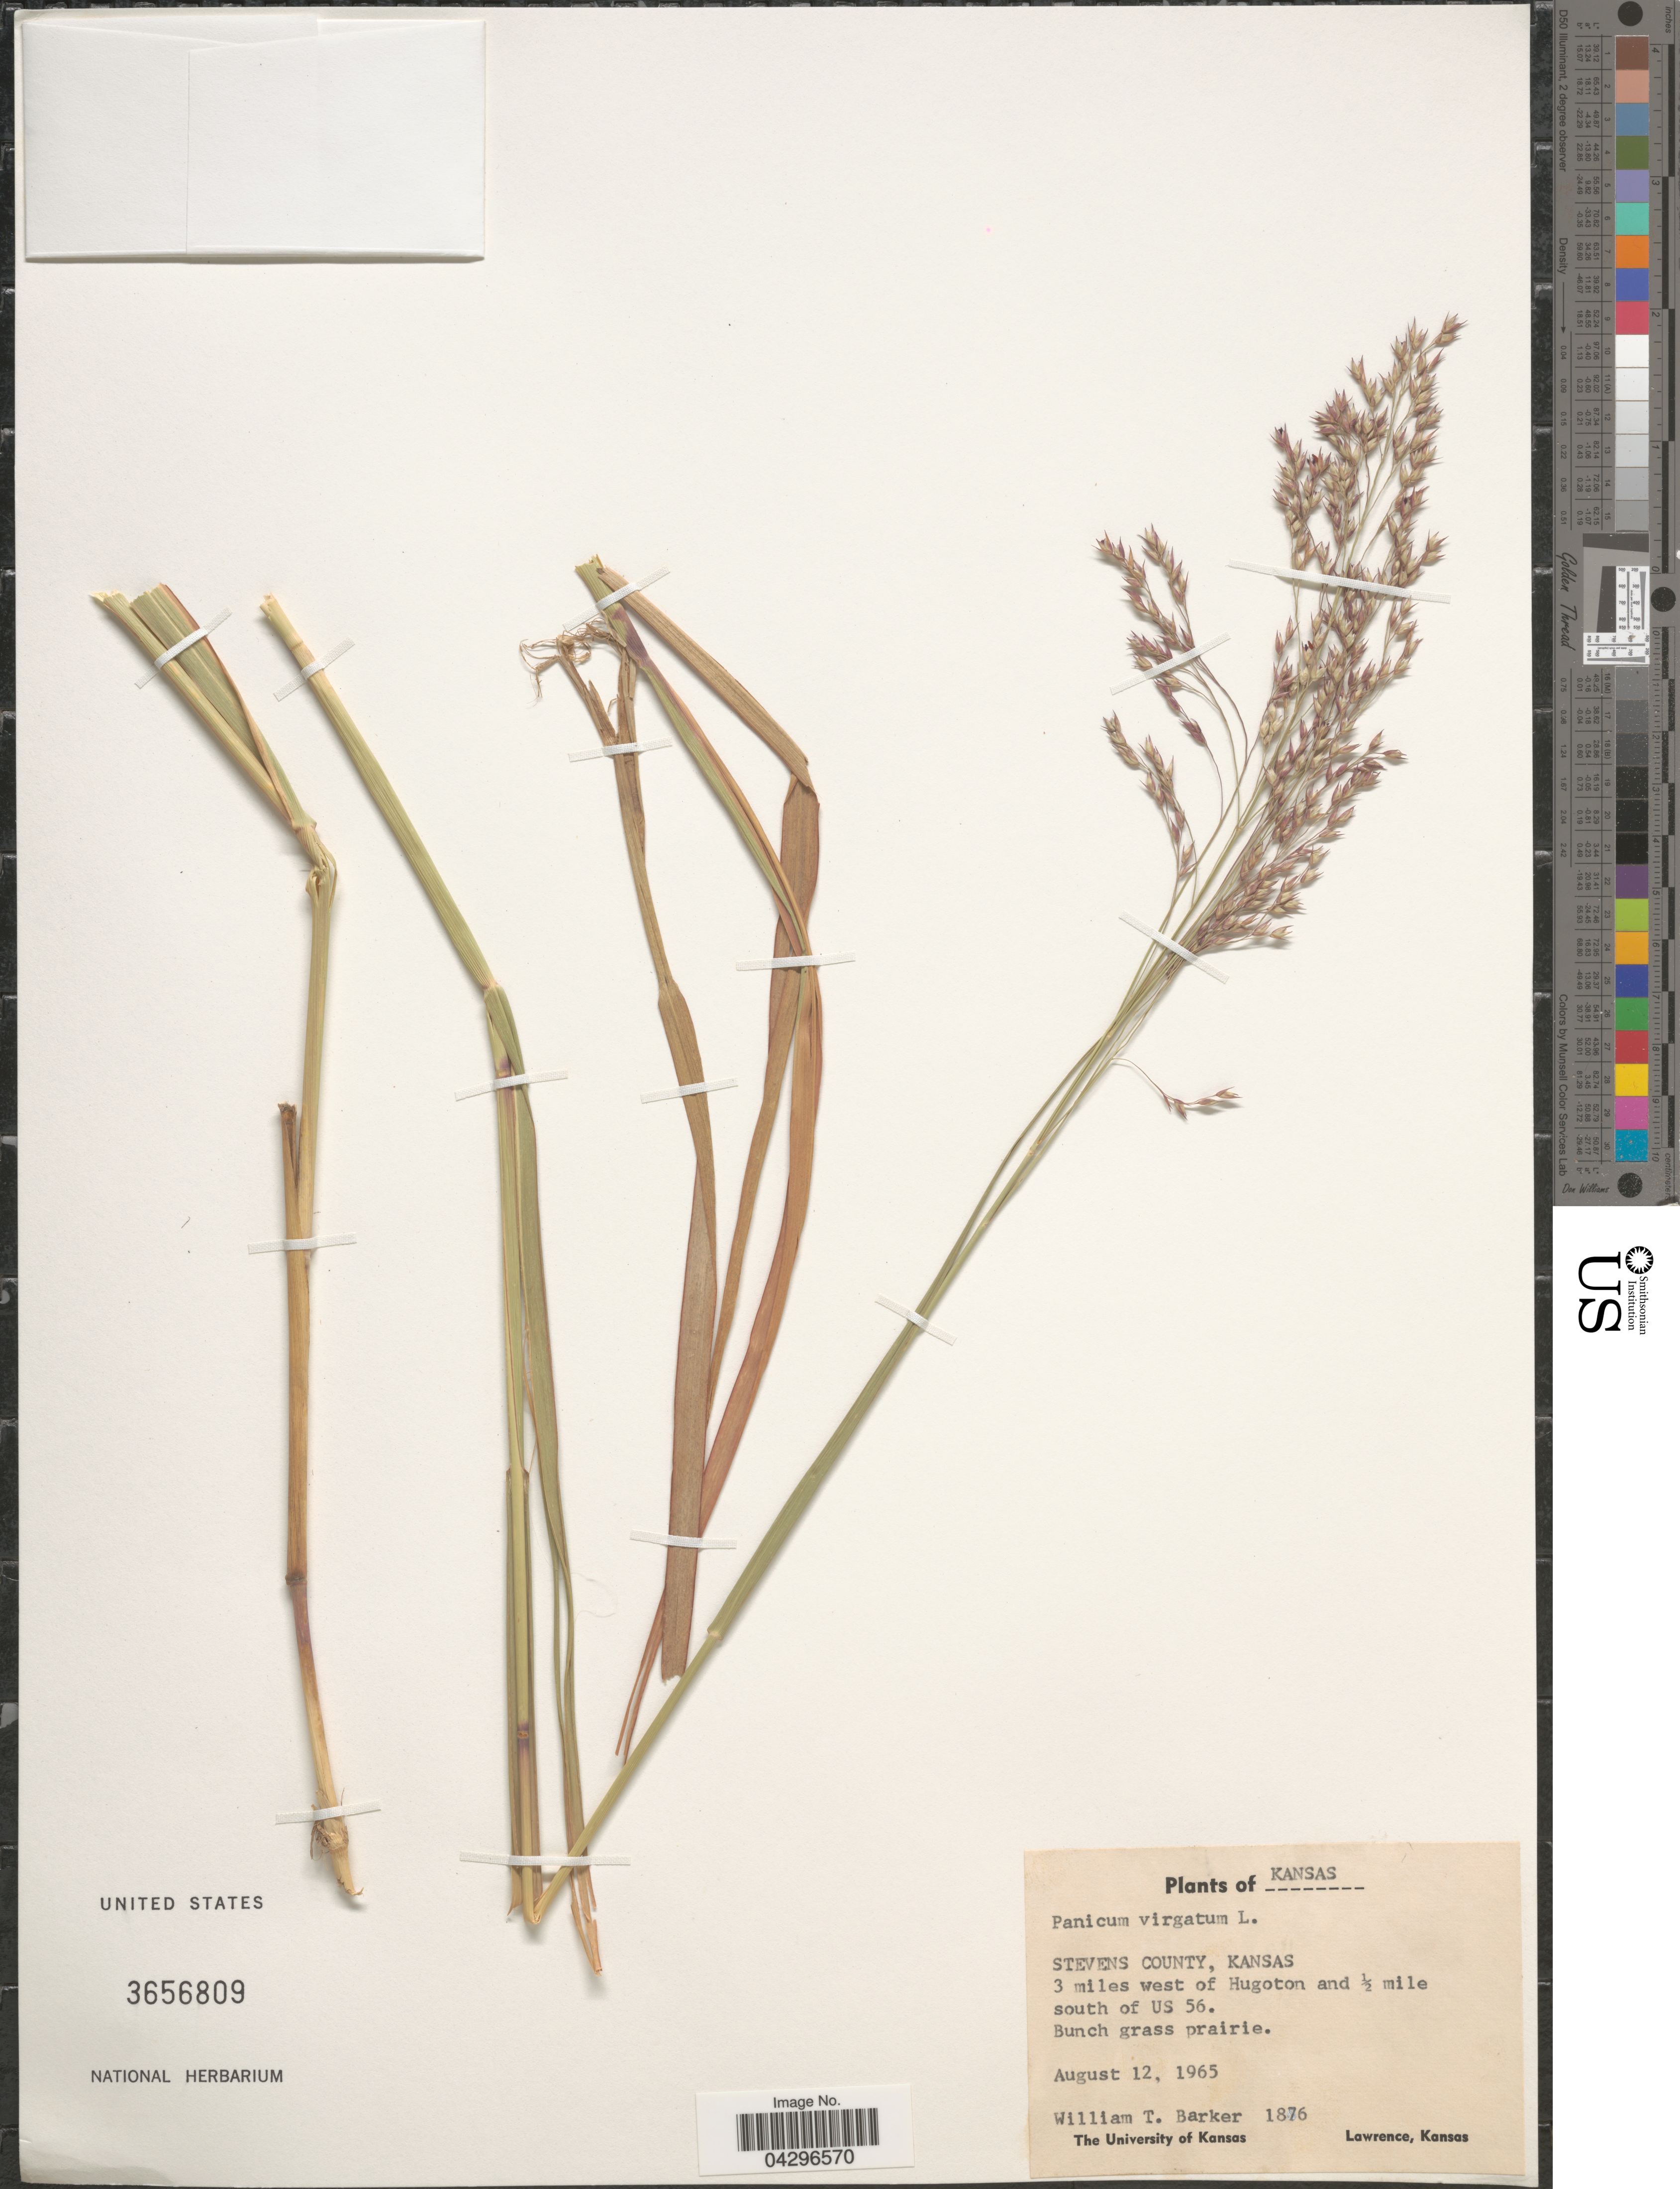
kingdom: Plantae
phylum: Tracheophyta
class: Liliopsida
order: Poales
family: Poaceae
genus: Panicum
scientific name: Panicum virgatum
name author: L.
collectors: W. T. Barker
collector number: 1876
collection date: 1965-08-12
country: United States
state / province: Kansas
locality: Stevens County. 3 miles west of Hugoton and ½ mile south of US 56. Lawrence.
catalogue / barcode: US 3656809